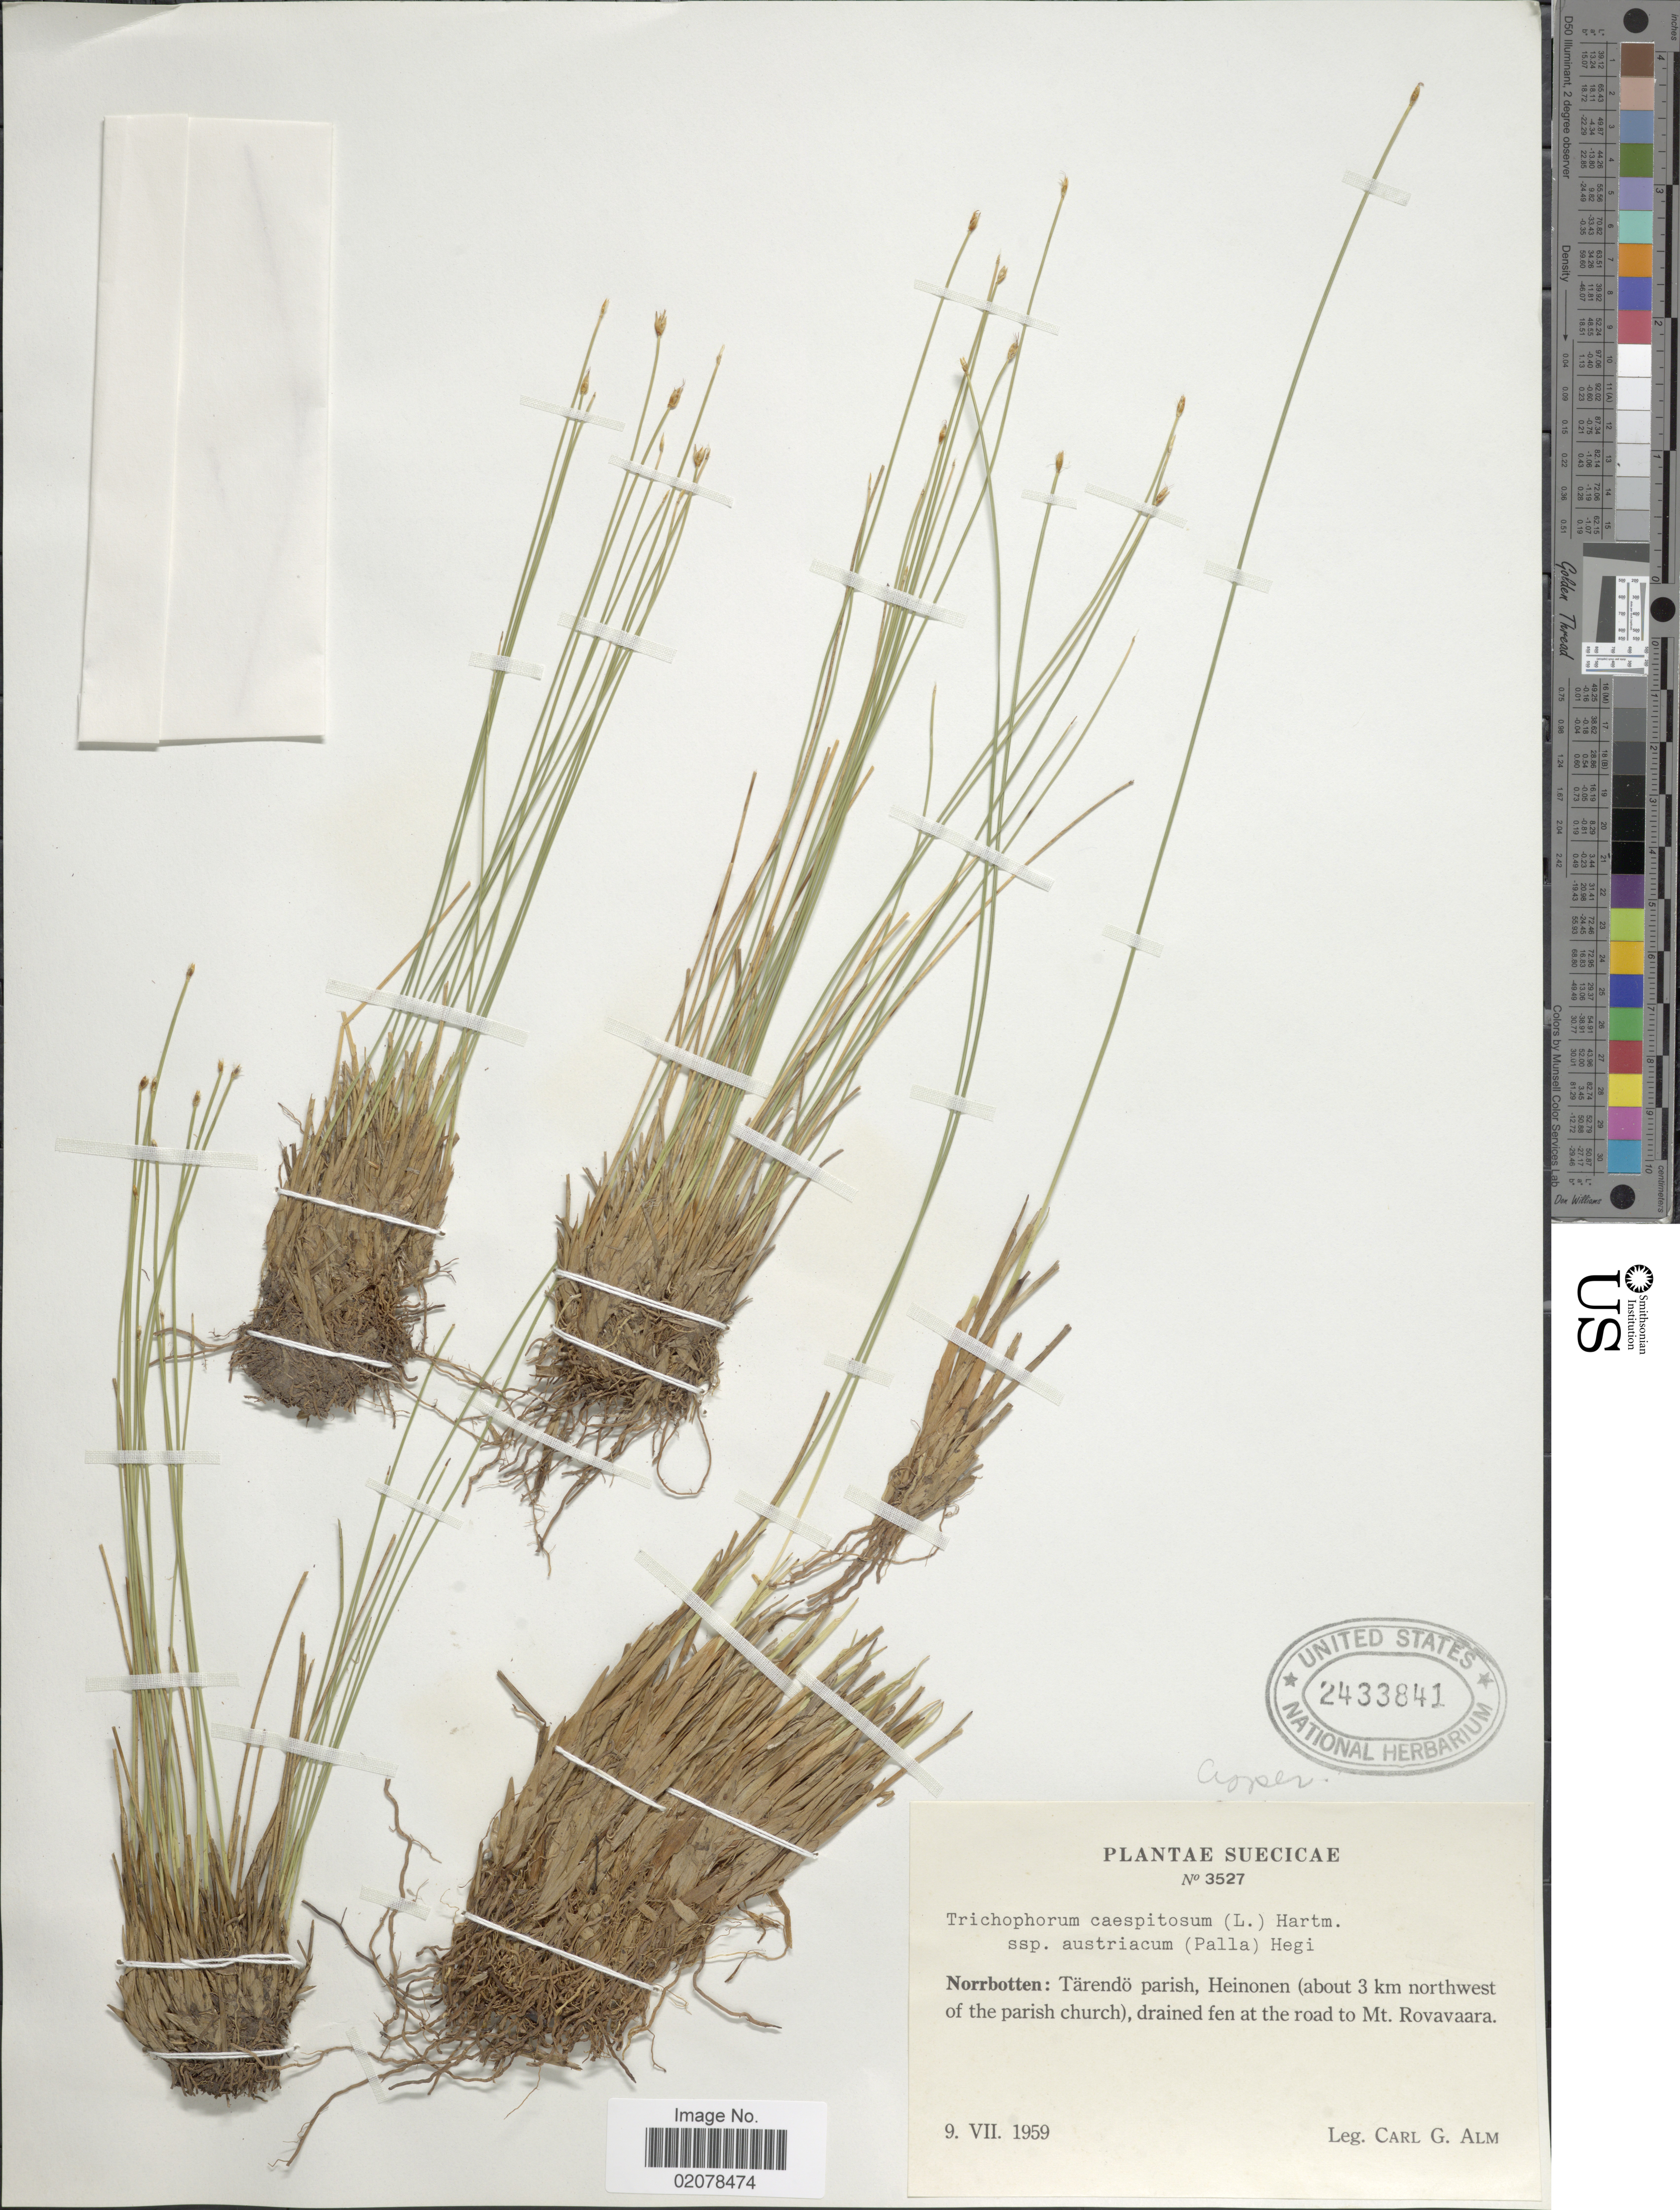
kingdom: Plantae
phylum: Tracheophyta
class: Liliopsida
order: Poales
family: Cyperaceae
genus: Trichophorum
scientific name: Trichophorum cespitosum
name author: (L.) Hartm.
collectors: C. G. Alm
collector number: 3527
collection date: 1959-07-09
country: Sweden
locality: Norrbotten: Tarendo parish, Heinone (about 3 km northwest of the parish church), drained fen at the road to Mt. Rovavaara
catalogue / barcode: US 2433841